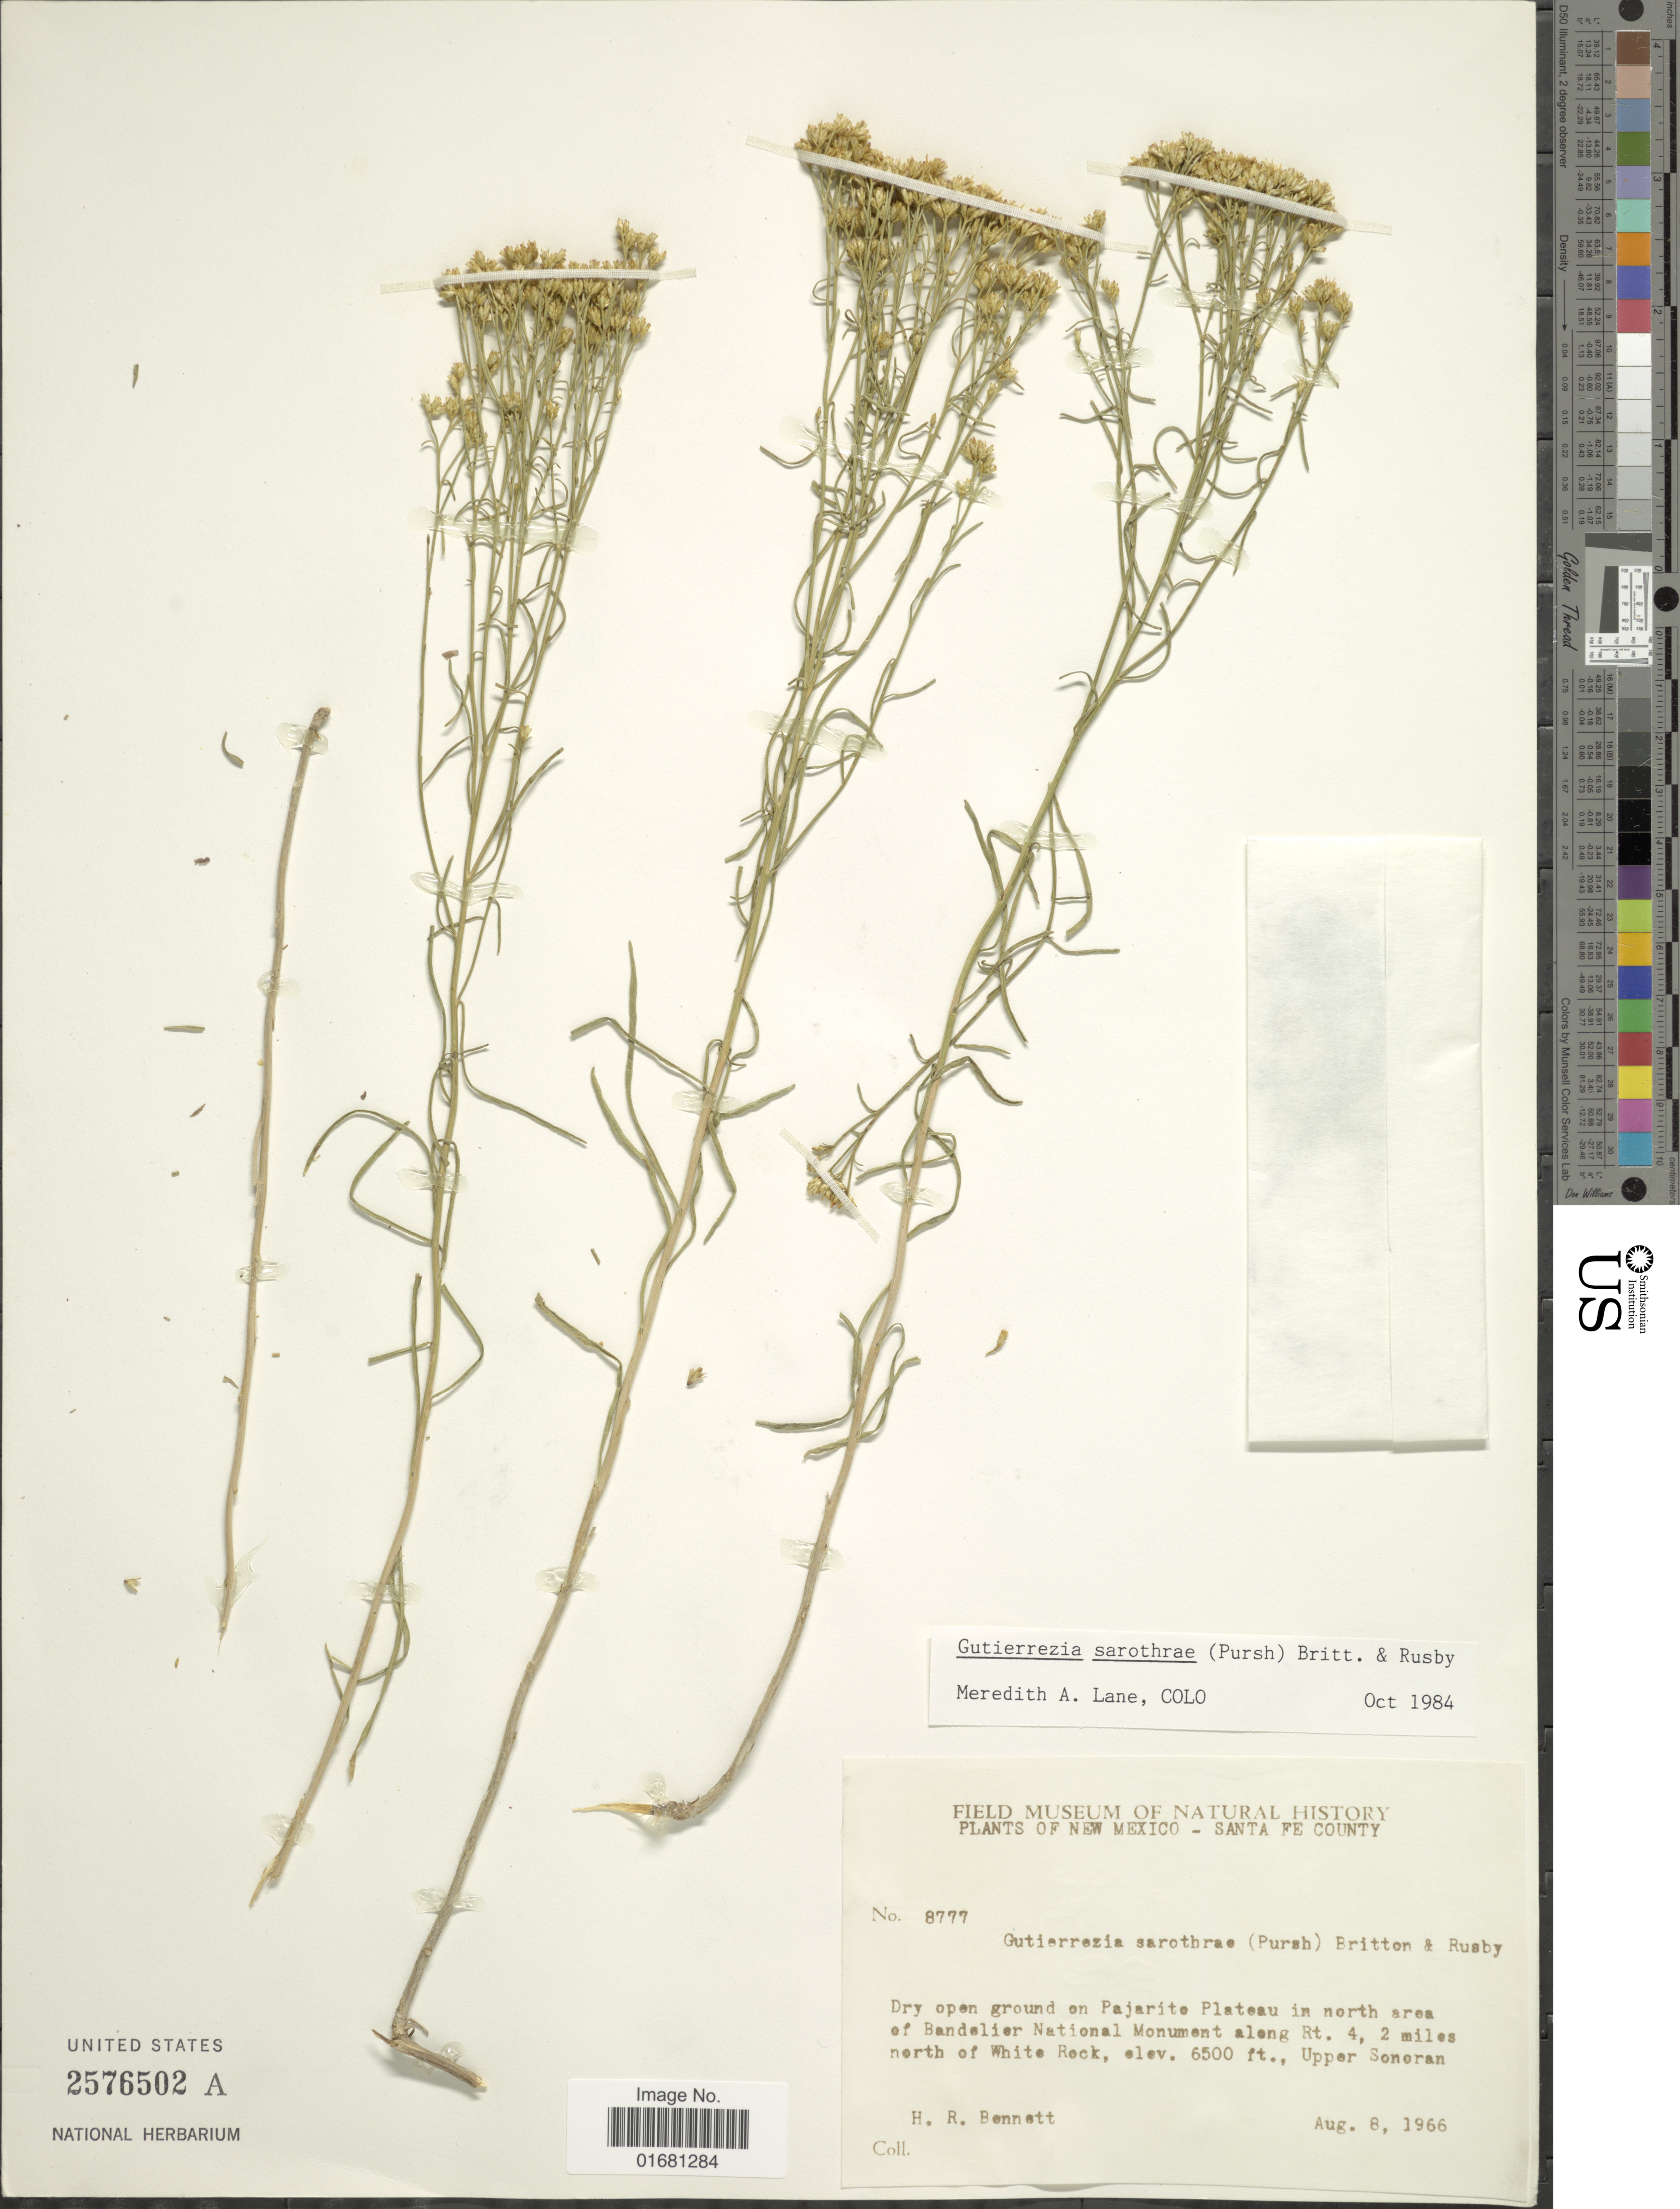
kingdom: Plantae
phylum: Tracheophyta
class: Magnoliopsida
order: Asterales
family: Asteraceae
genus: Gutierrezia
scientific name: Gutierrezia sarothrae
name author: (Pursh) Britton & Rusby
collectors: H. R. Bennett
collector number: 8777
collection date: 1966-08-08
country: United States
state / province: New Mexico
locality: New Mexico- Santa Fe County. Dry open ground on Pajarite Plateau in north area of Bandelier National Monument along Rt. 4, 2 miles north of White Rock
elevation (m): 1981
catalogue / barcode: US 2576502A